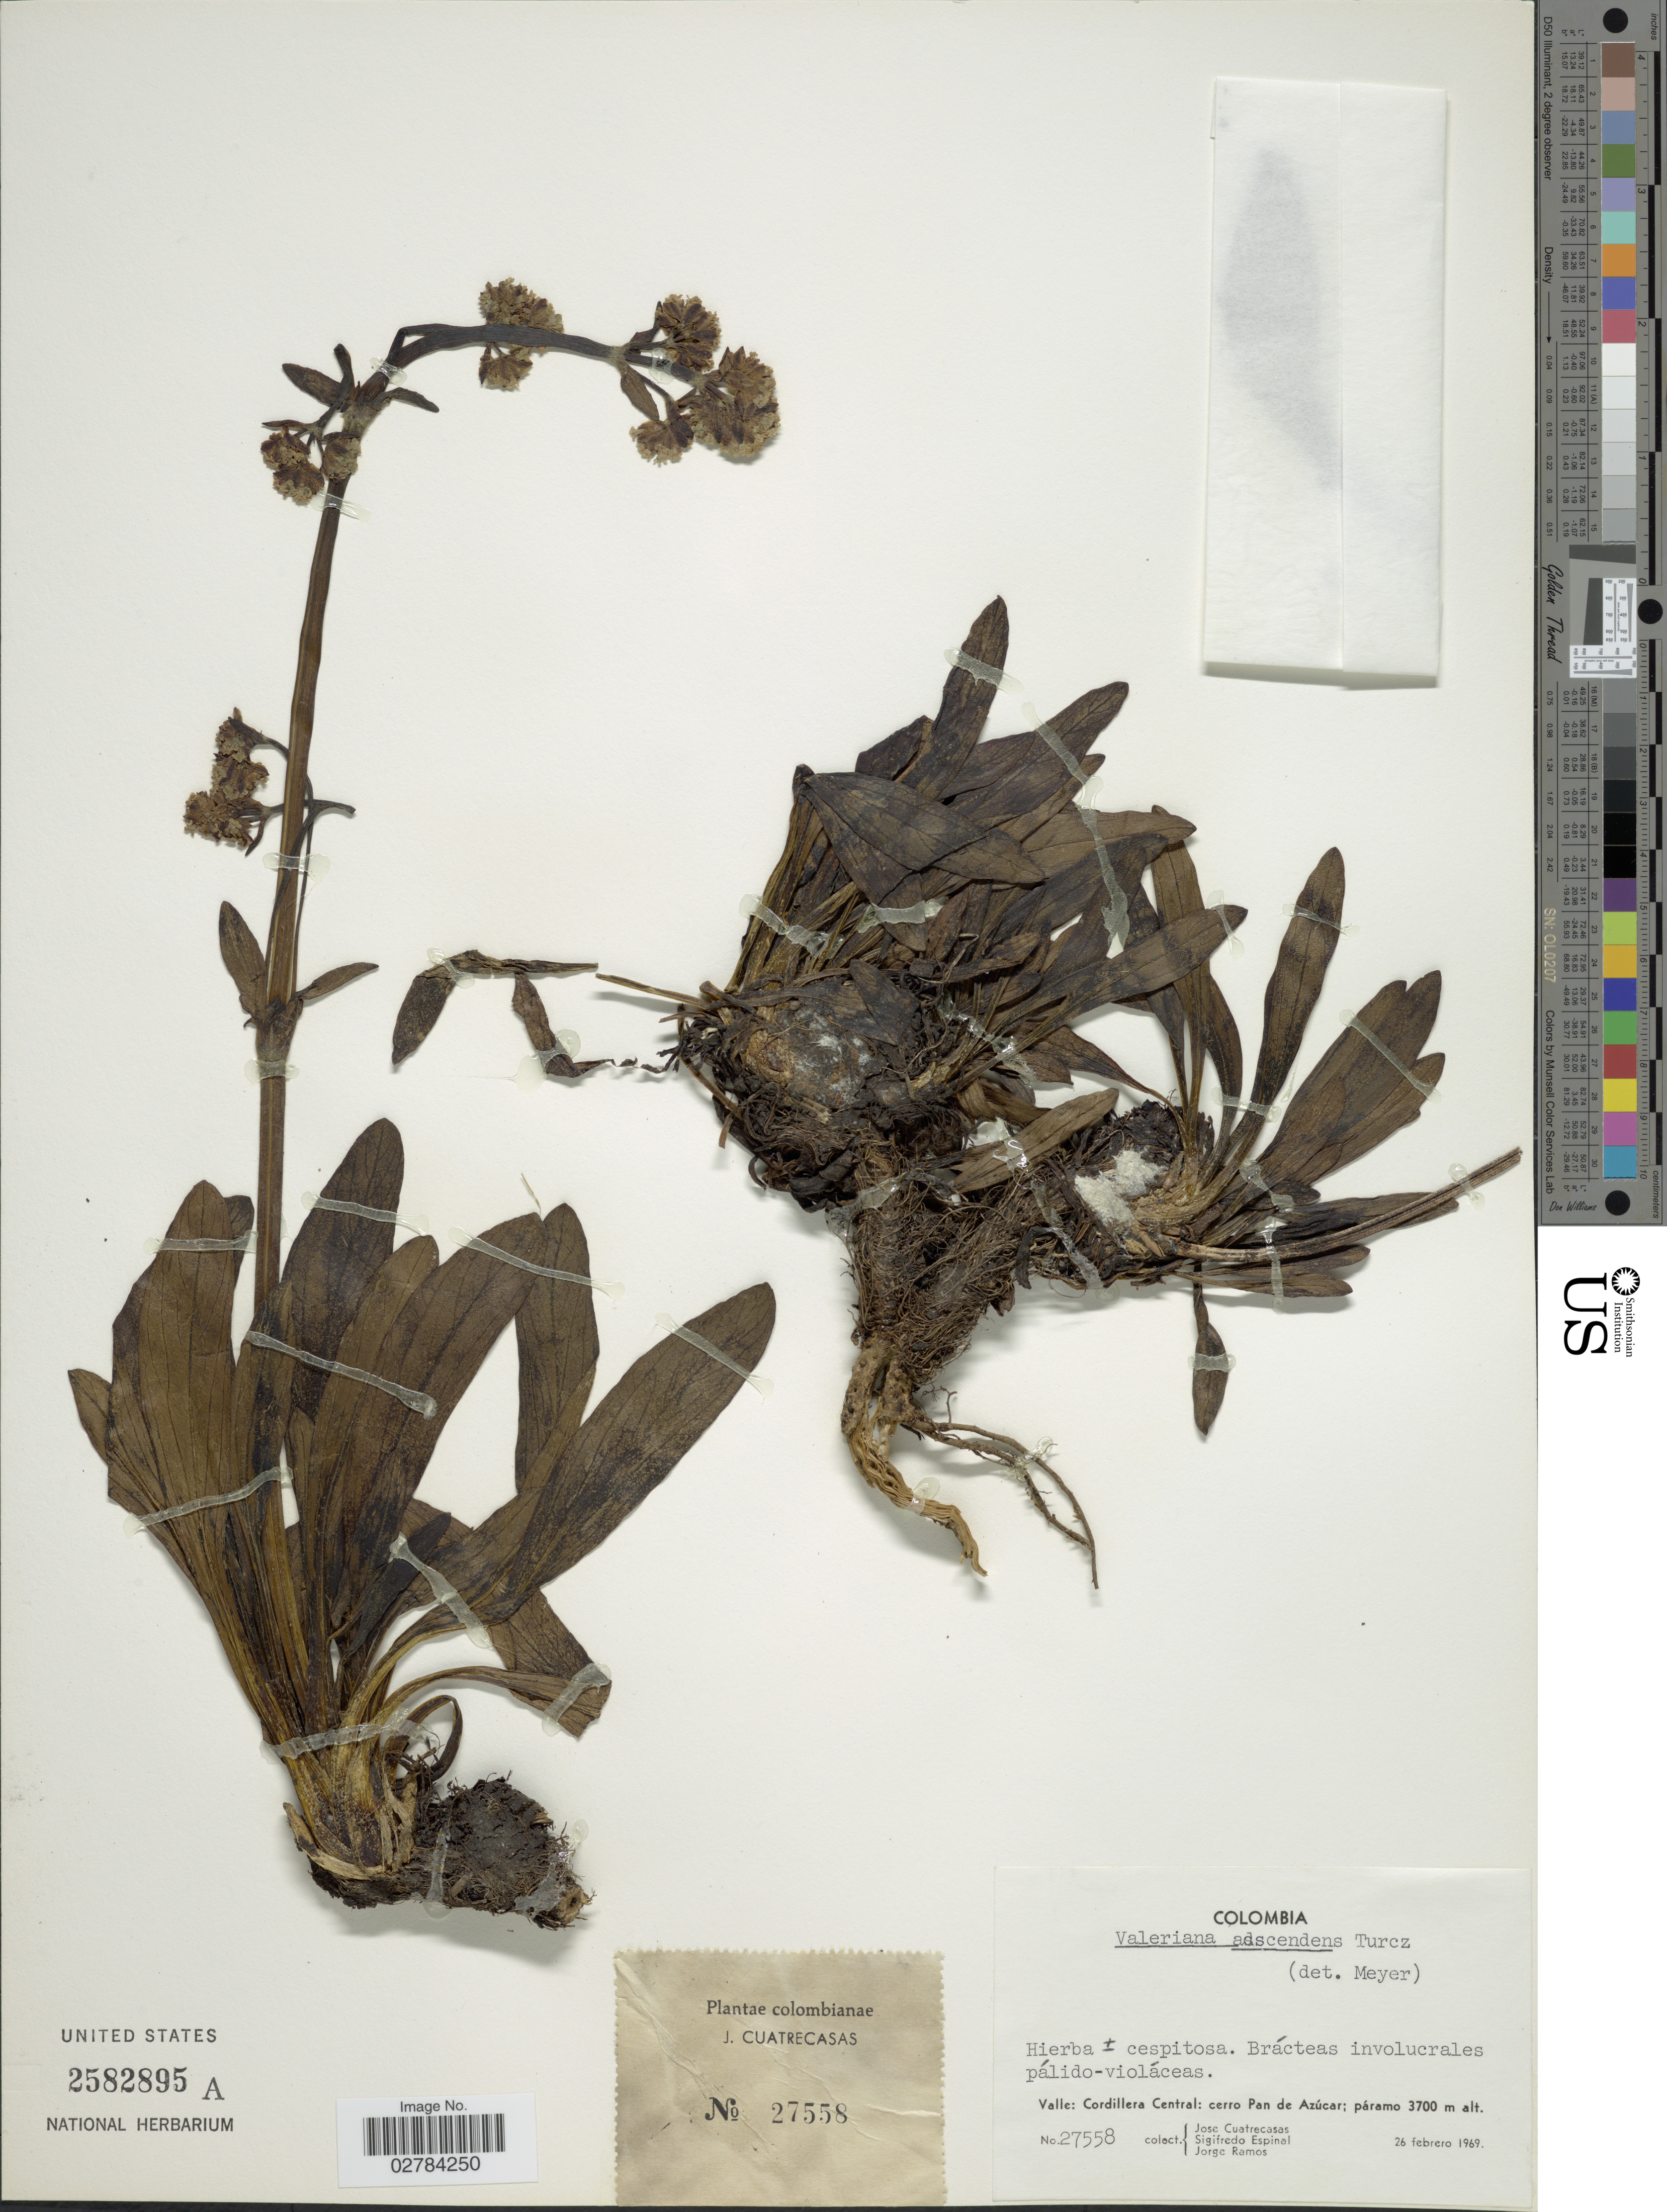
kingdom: Plantae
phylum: Tracheophyta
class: Magnoliopsida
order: Dipsacales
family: Caprifoliaceae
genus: Valeriana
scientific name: Valeriana adscendens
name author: Turcz.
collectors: J. Cuatrecasas, S. T. Espinal & J. Ramos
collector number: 27558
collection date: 1969-02-26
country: Colombia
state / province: Valle del Cauca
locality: Valle: Cordillera Central: cerro Pan de Azúcar; páramo.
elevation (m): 3700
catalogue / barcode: US 2582895A